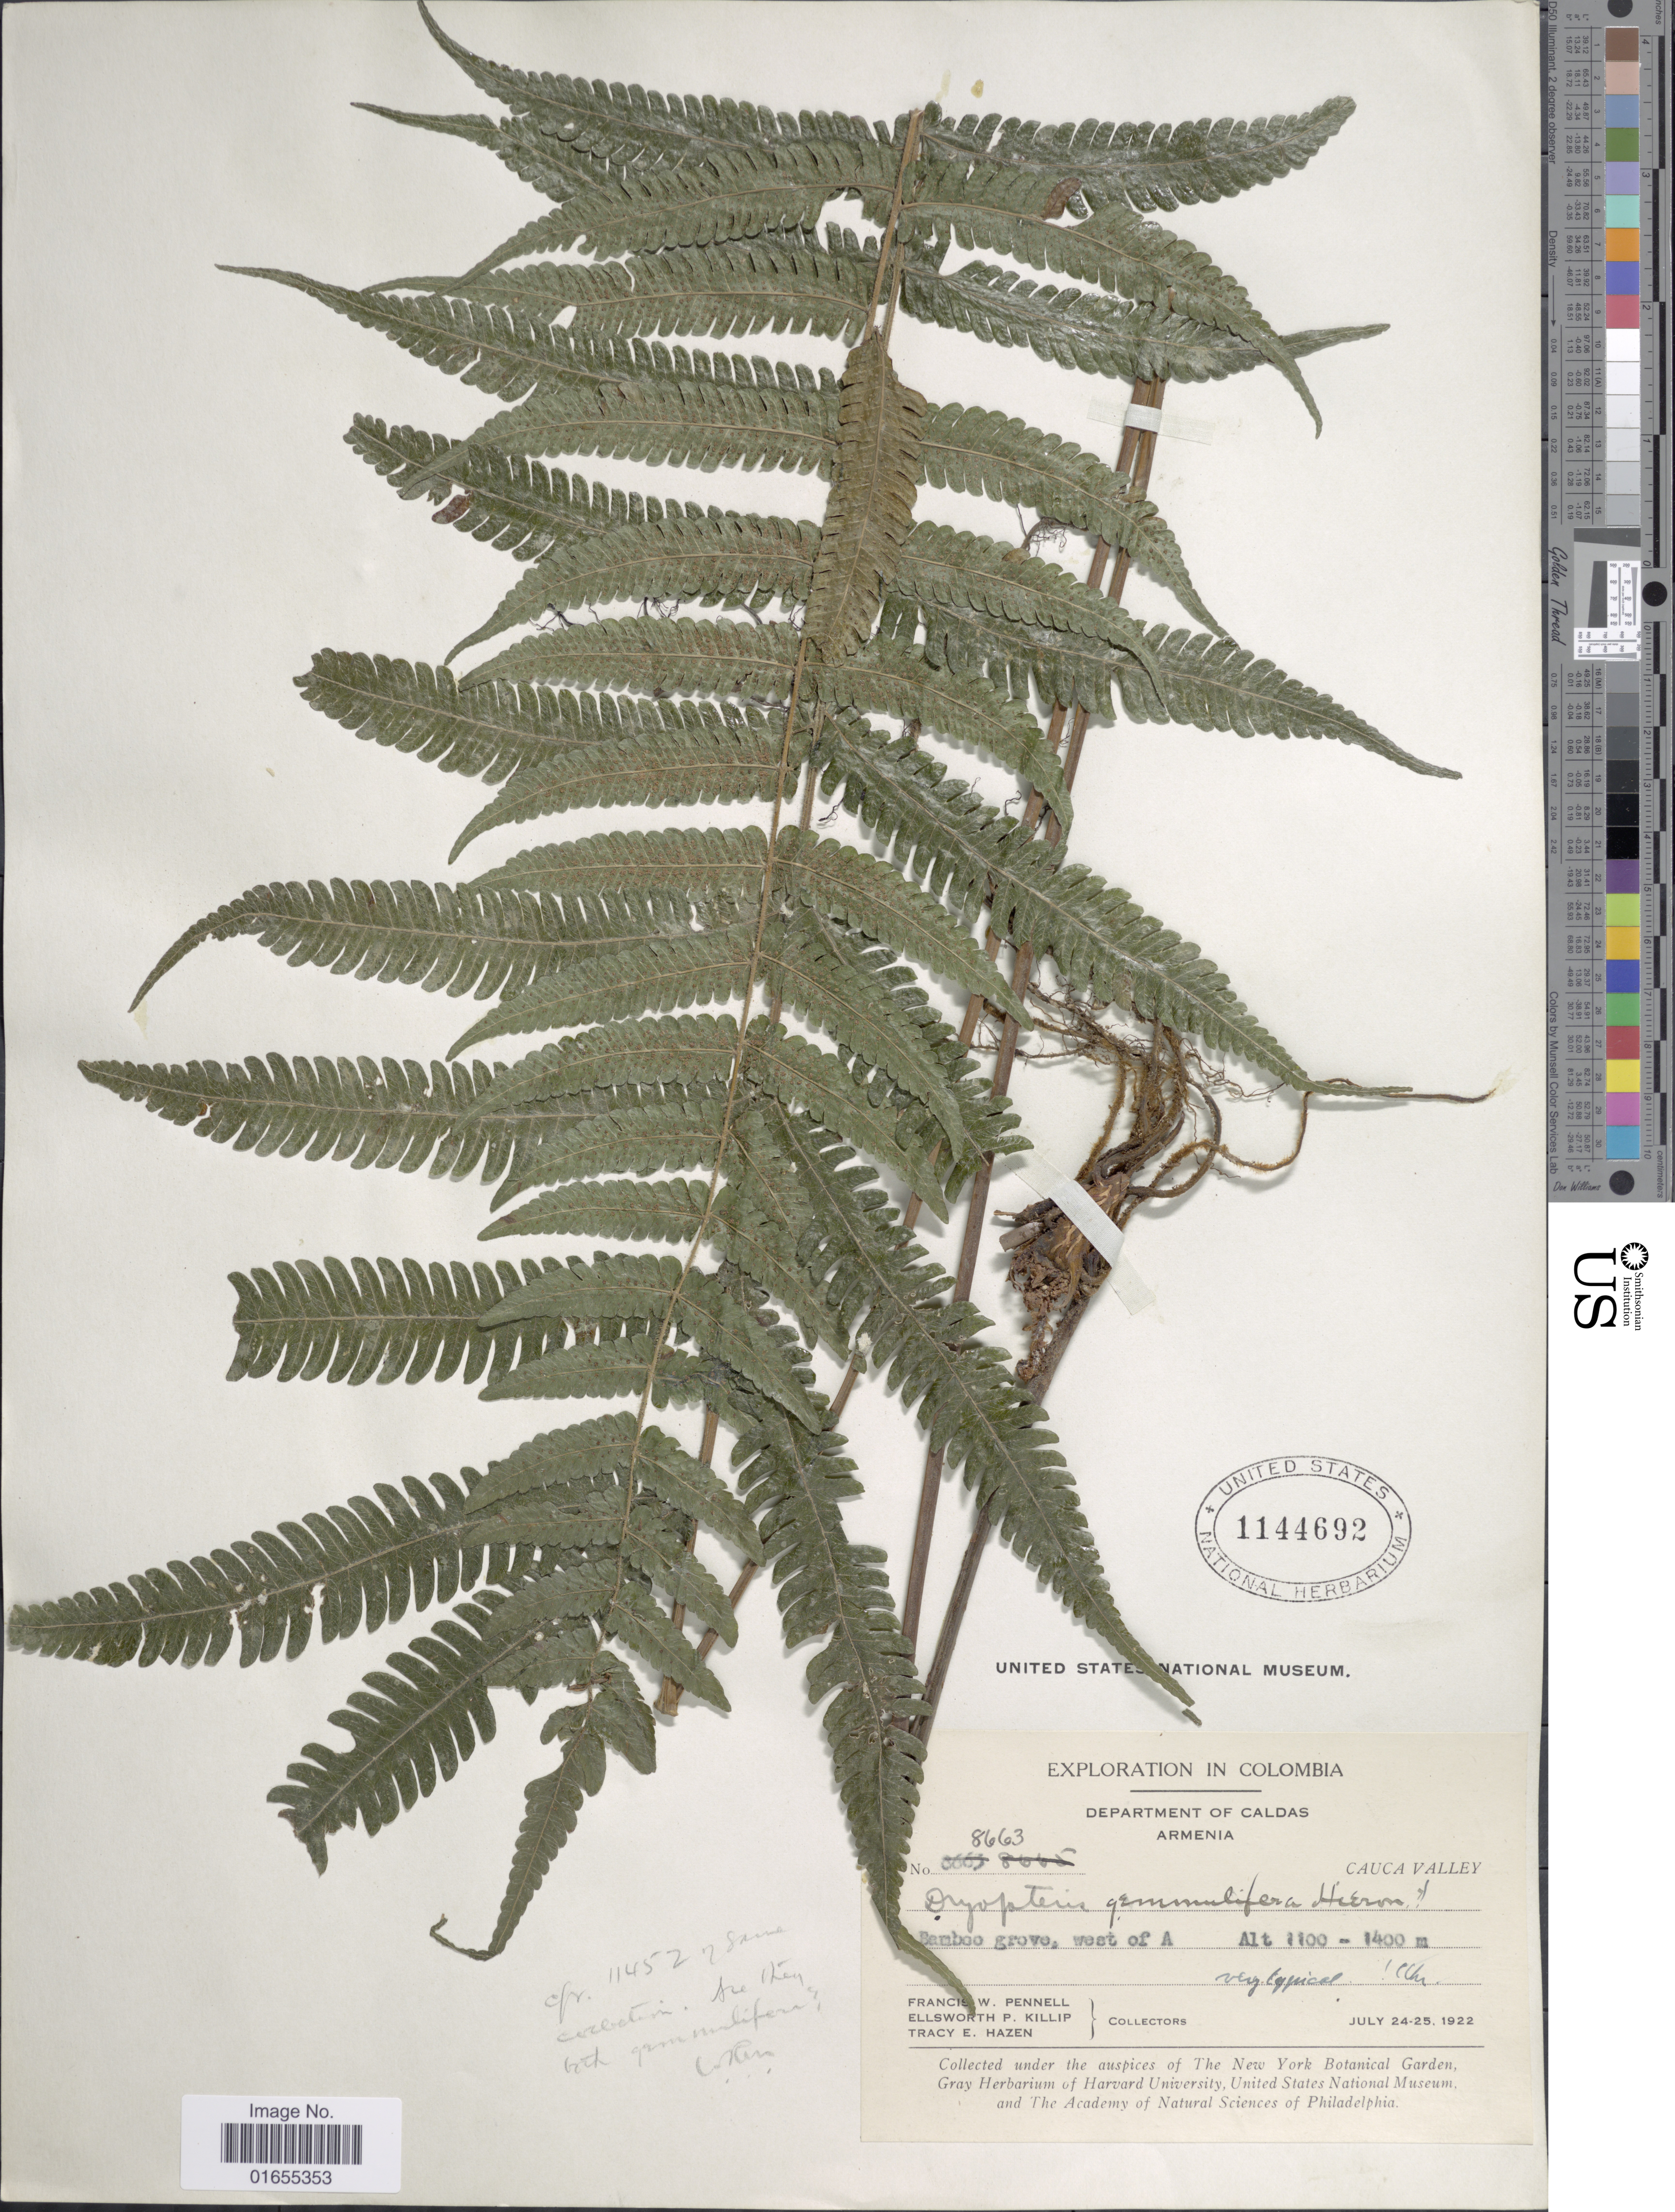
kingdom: Plantae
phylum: Tracheophyta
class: Polypodiopsida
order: Polypodiales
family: Thelypteridaceae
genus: Goniopteris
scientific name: Goniopteris gemmulifera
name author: (Hieron.) A.R. Sm. & D. Löve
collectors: F. W. Pennell, E. P. Killip & T. E. Hazen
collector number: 8663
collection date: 1922-07-24/1922-07-25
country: Colombia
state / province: Caldas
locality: Armenia, Cauca Valley, Bamboo grove, west of A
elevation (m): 1100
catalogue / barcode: US 1144692